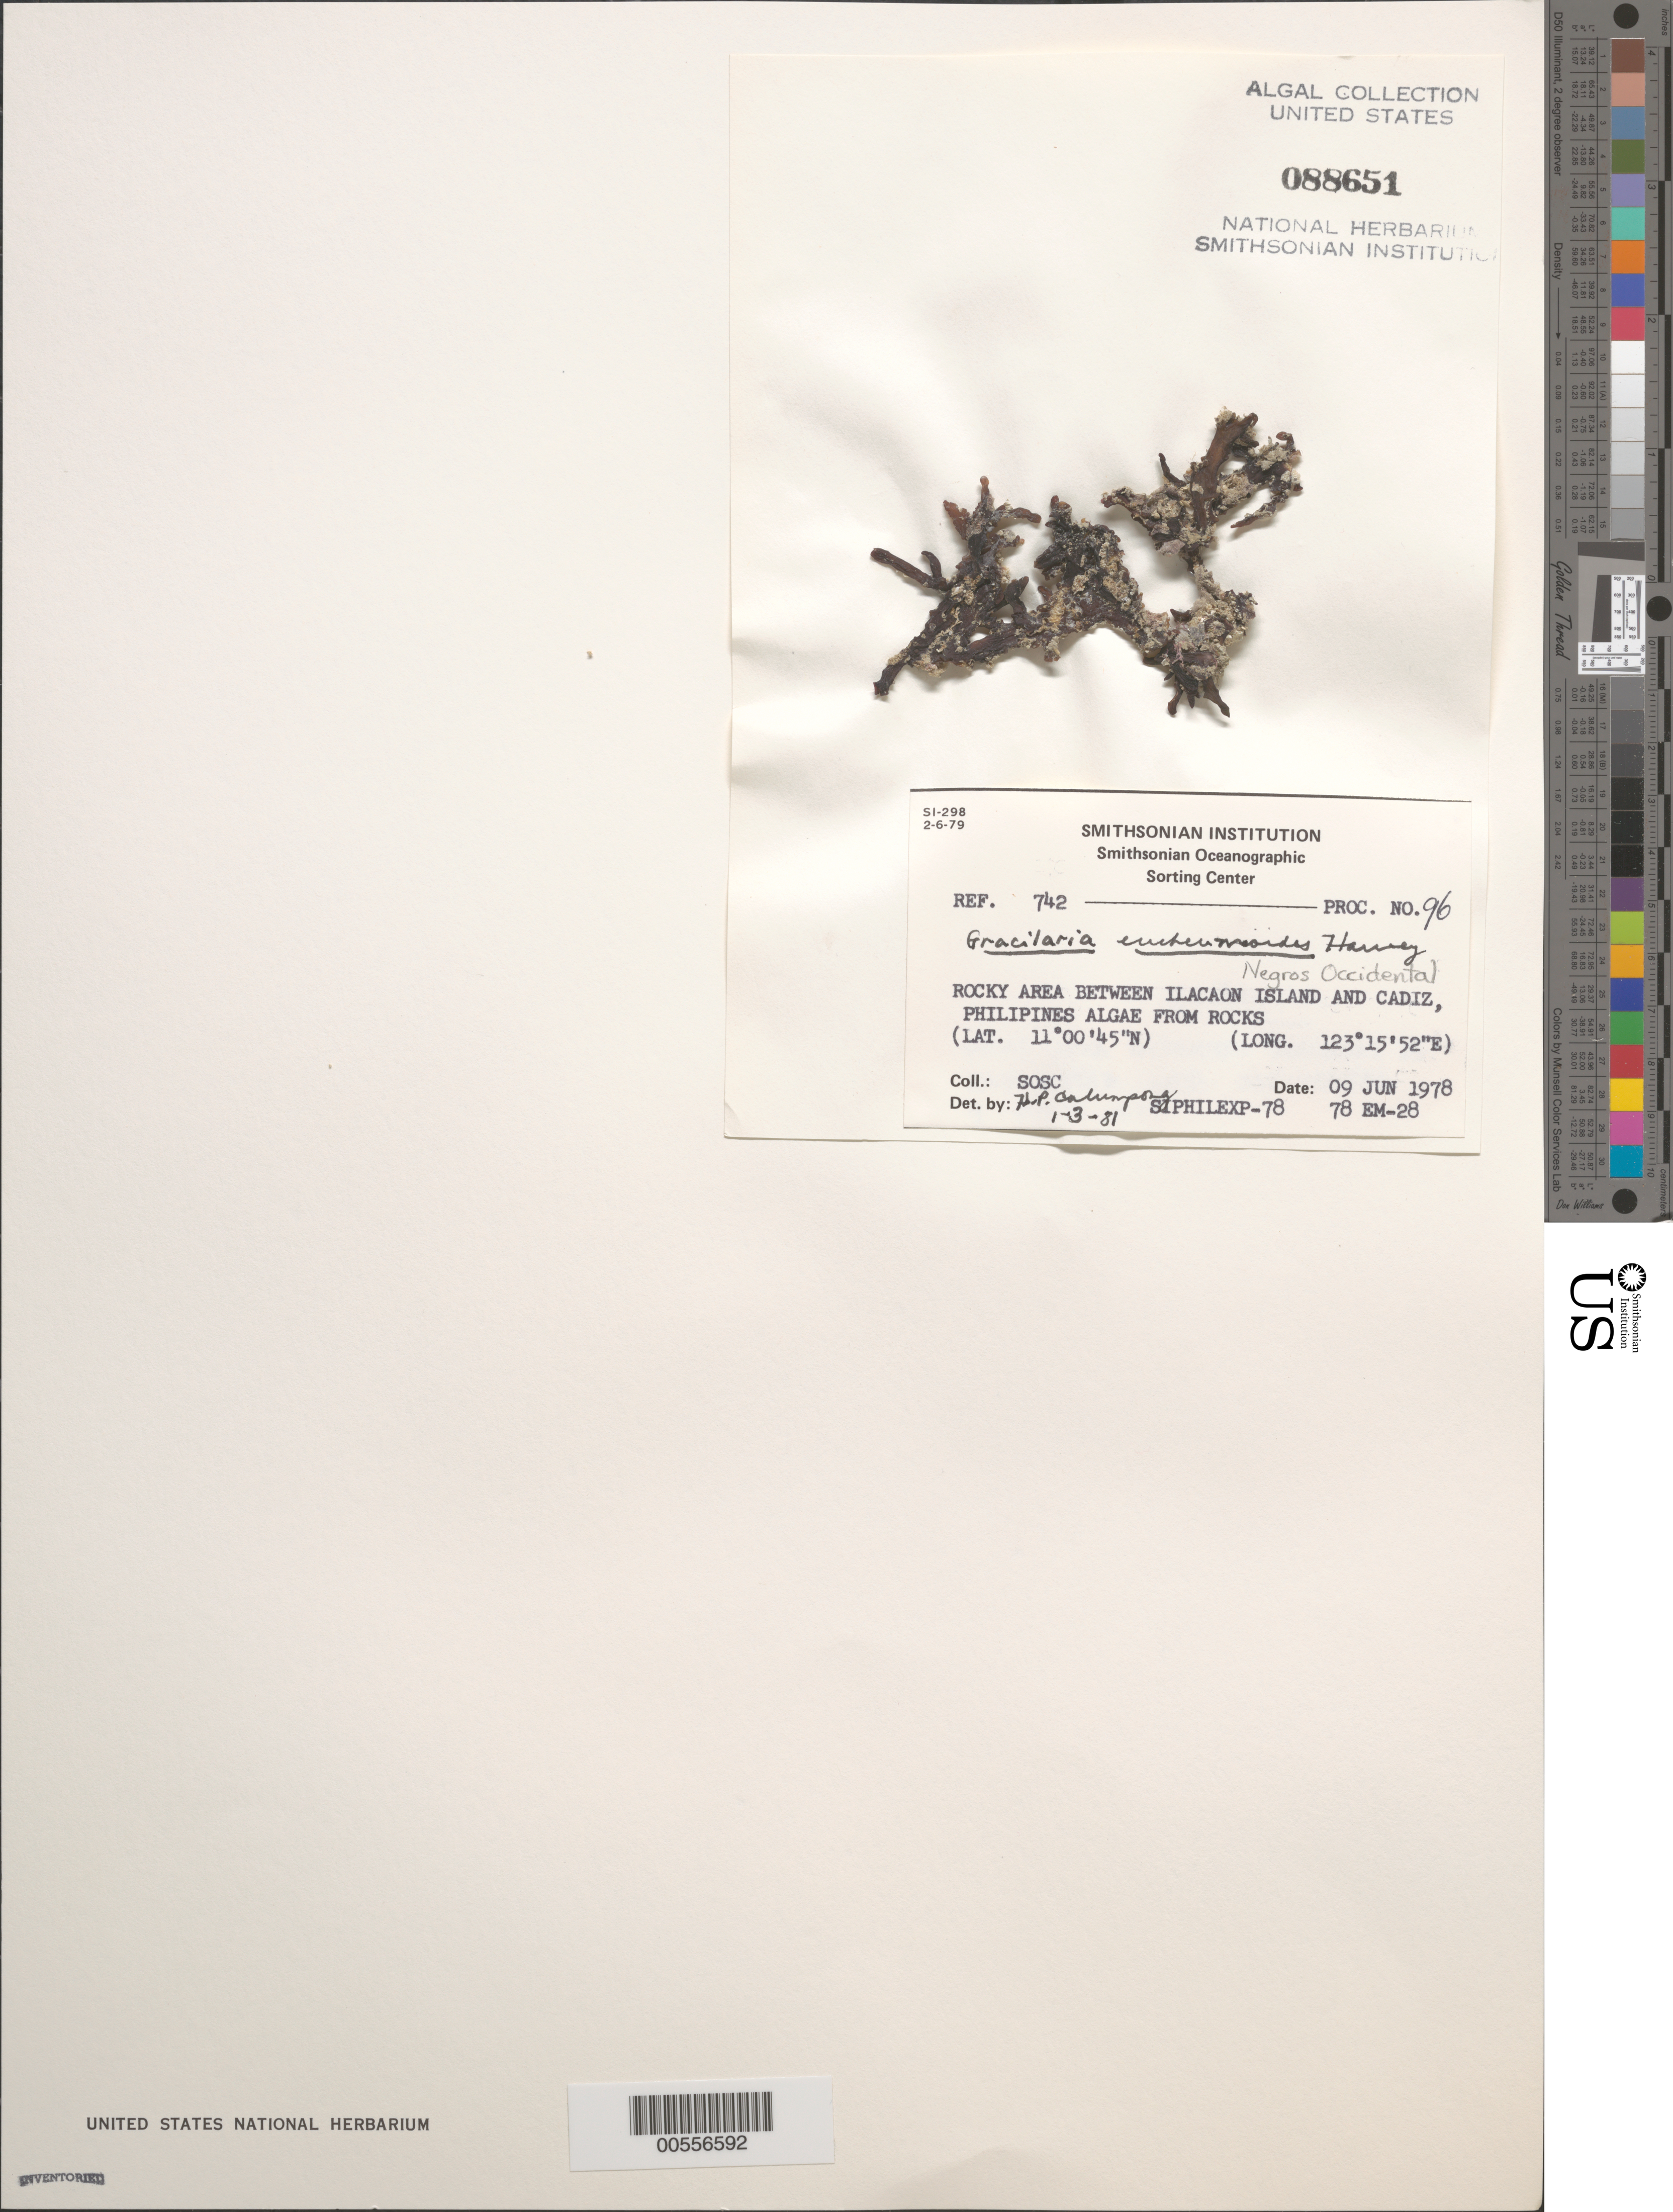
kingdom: Plantae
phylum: Rhodophyta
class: Florideophyceae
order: Gracilariales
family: Gracilariaceae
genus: Gracilaria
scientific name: Gracilaria eucheumioides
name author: Harv.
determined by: Calumpong, H. P.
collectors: SOSC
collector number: Station 78 Em-28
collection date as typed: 09 Jun 1978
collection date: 1978-06-09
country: Philippines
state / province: Western Visayas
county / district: Negros Occidental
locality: Between ilacaon island & cadiz, negros occidental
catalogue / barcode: US 88651